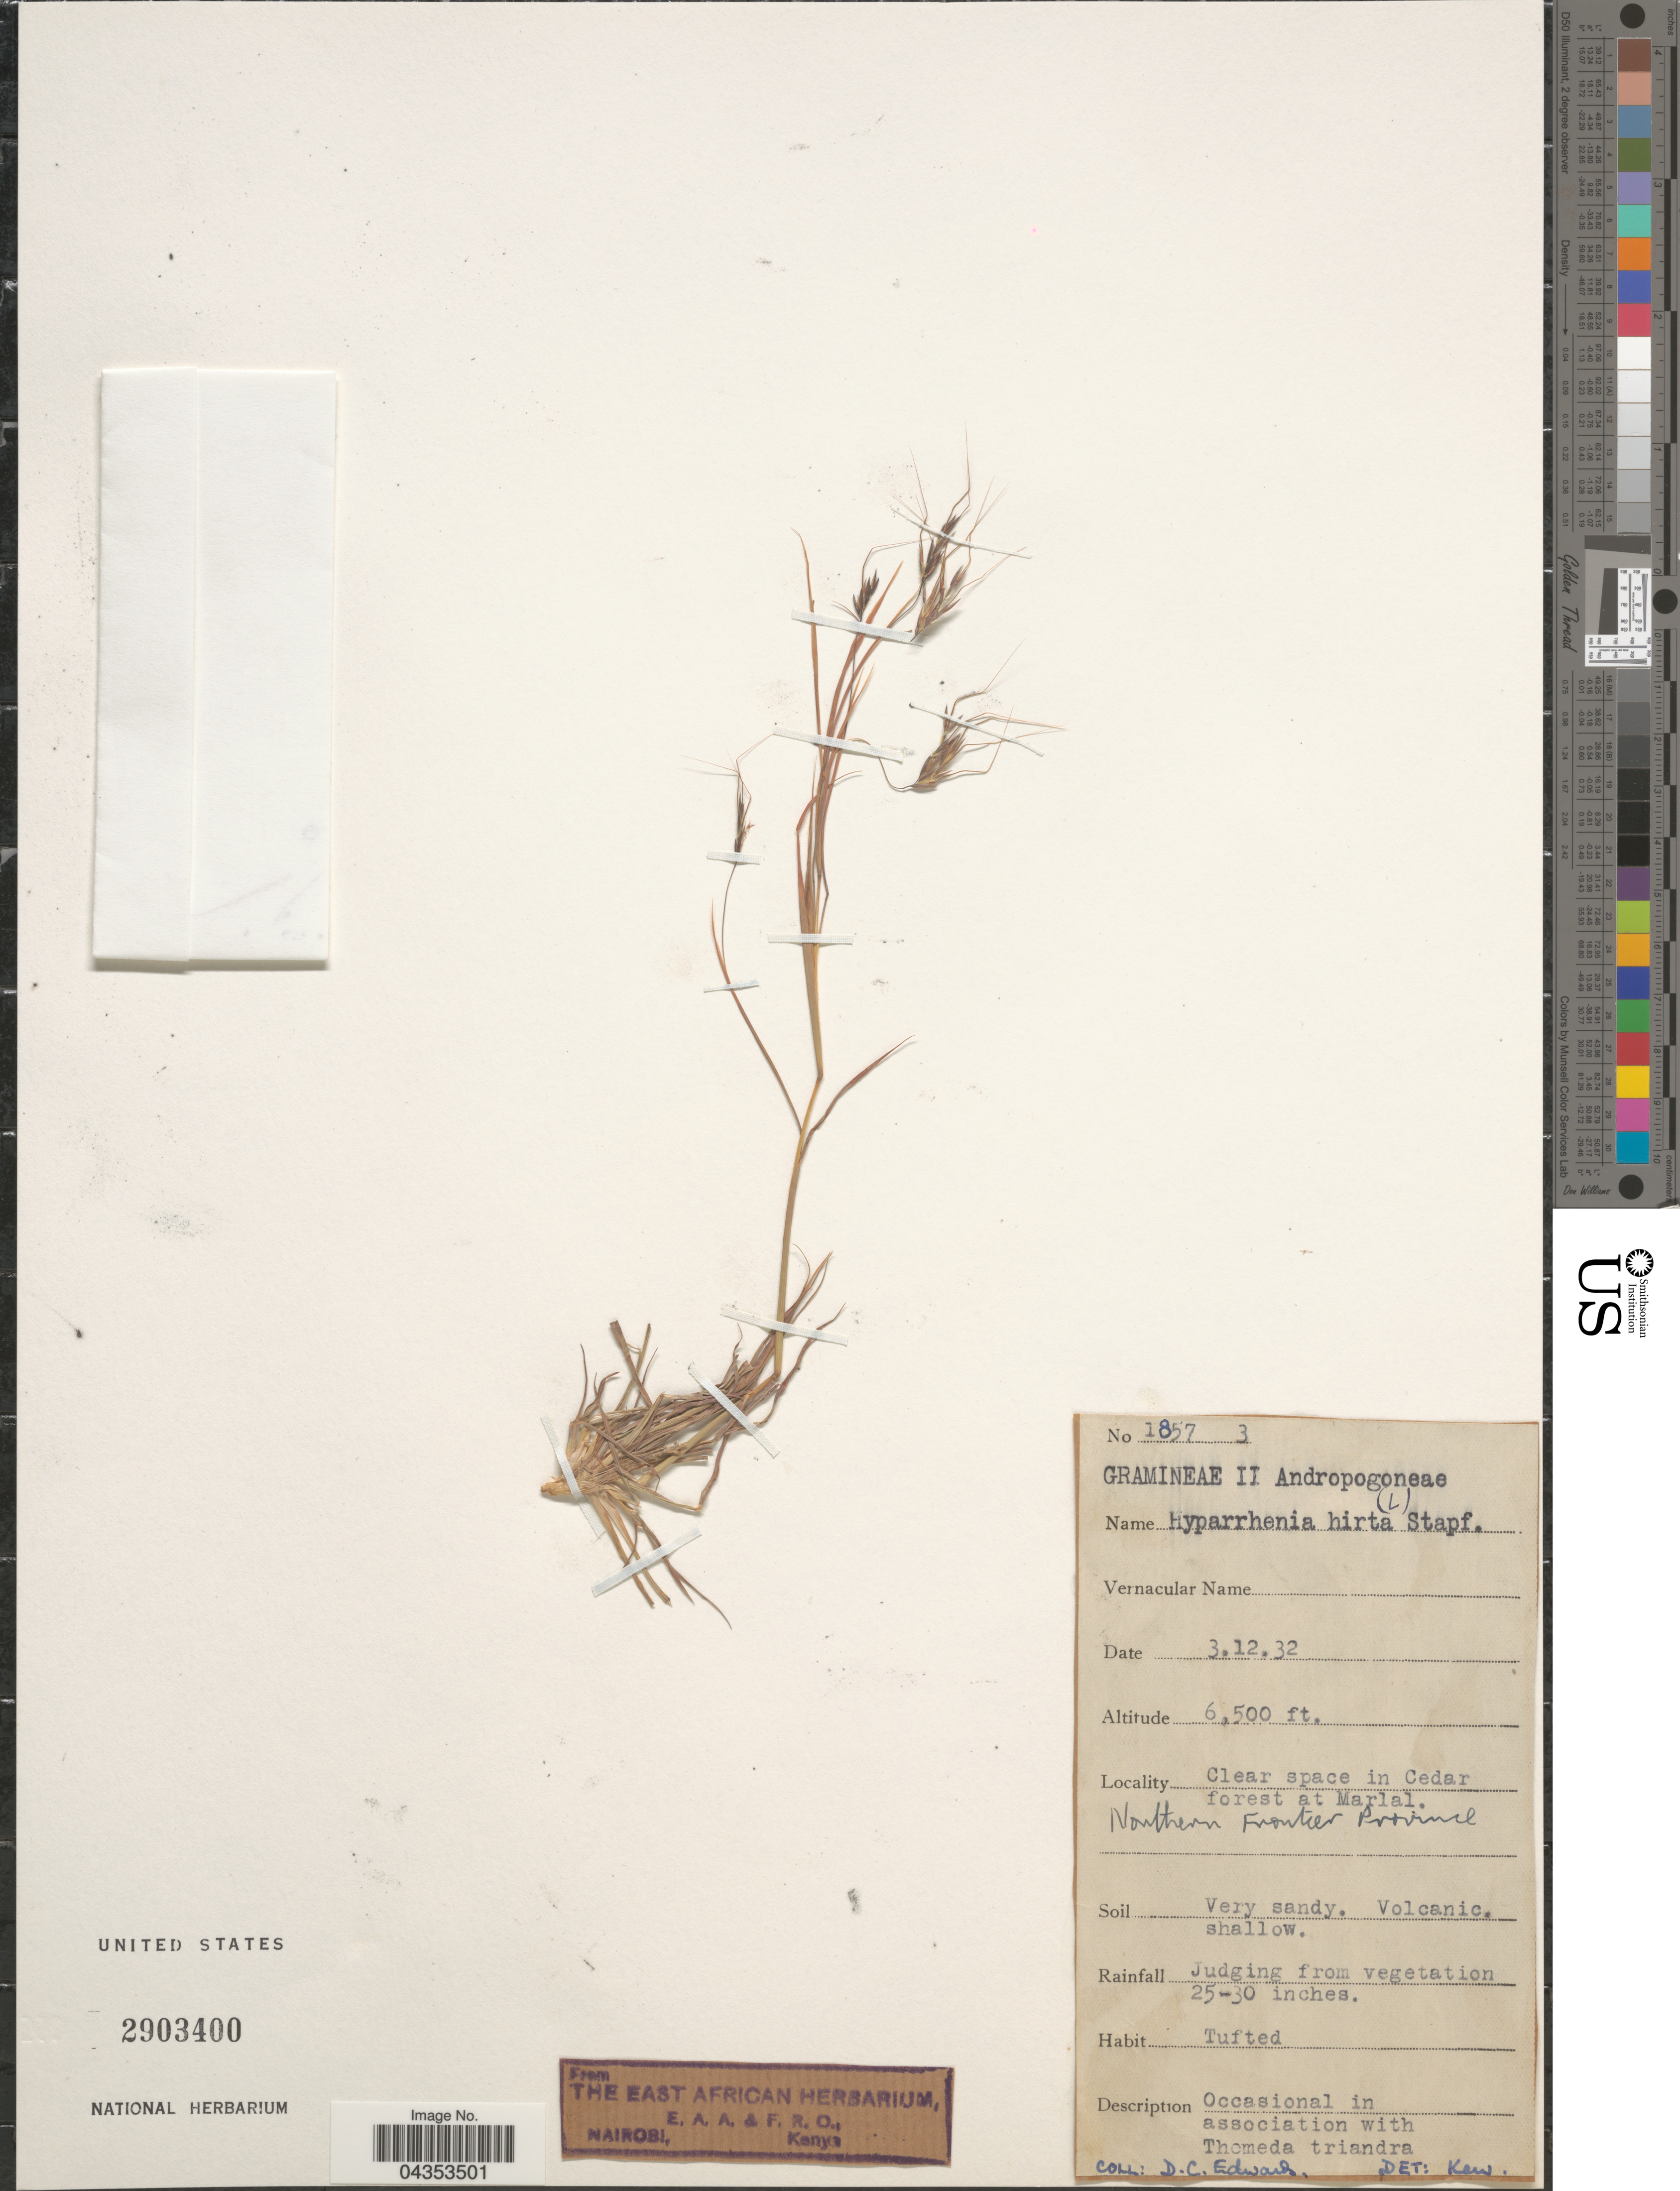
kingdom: Plantae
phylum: Tracheophyta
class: Liliopsida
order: Poales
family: Poaceae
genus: Hyparrhenia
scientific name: Hyparrhenia hirta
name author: (L.) Stapf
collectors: D. Edwards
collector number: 18573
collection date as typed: Transcribed d/m/y: 3/12/32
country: Kenya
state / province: Nairobi Area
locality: Nairobi. Clear space in Cedar forest at Marlal.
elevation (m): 1981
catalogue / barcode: US 2903400